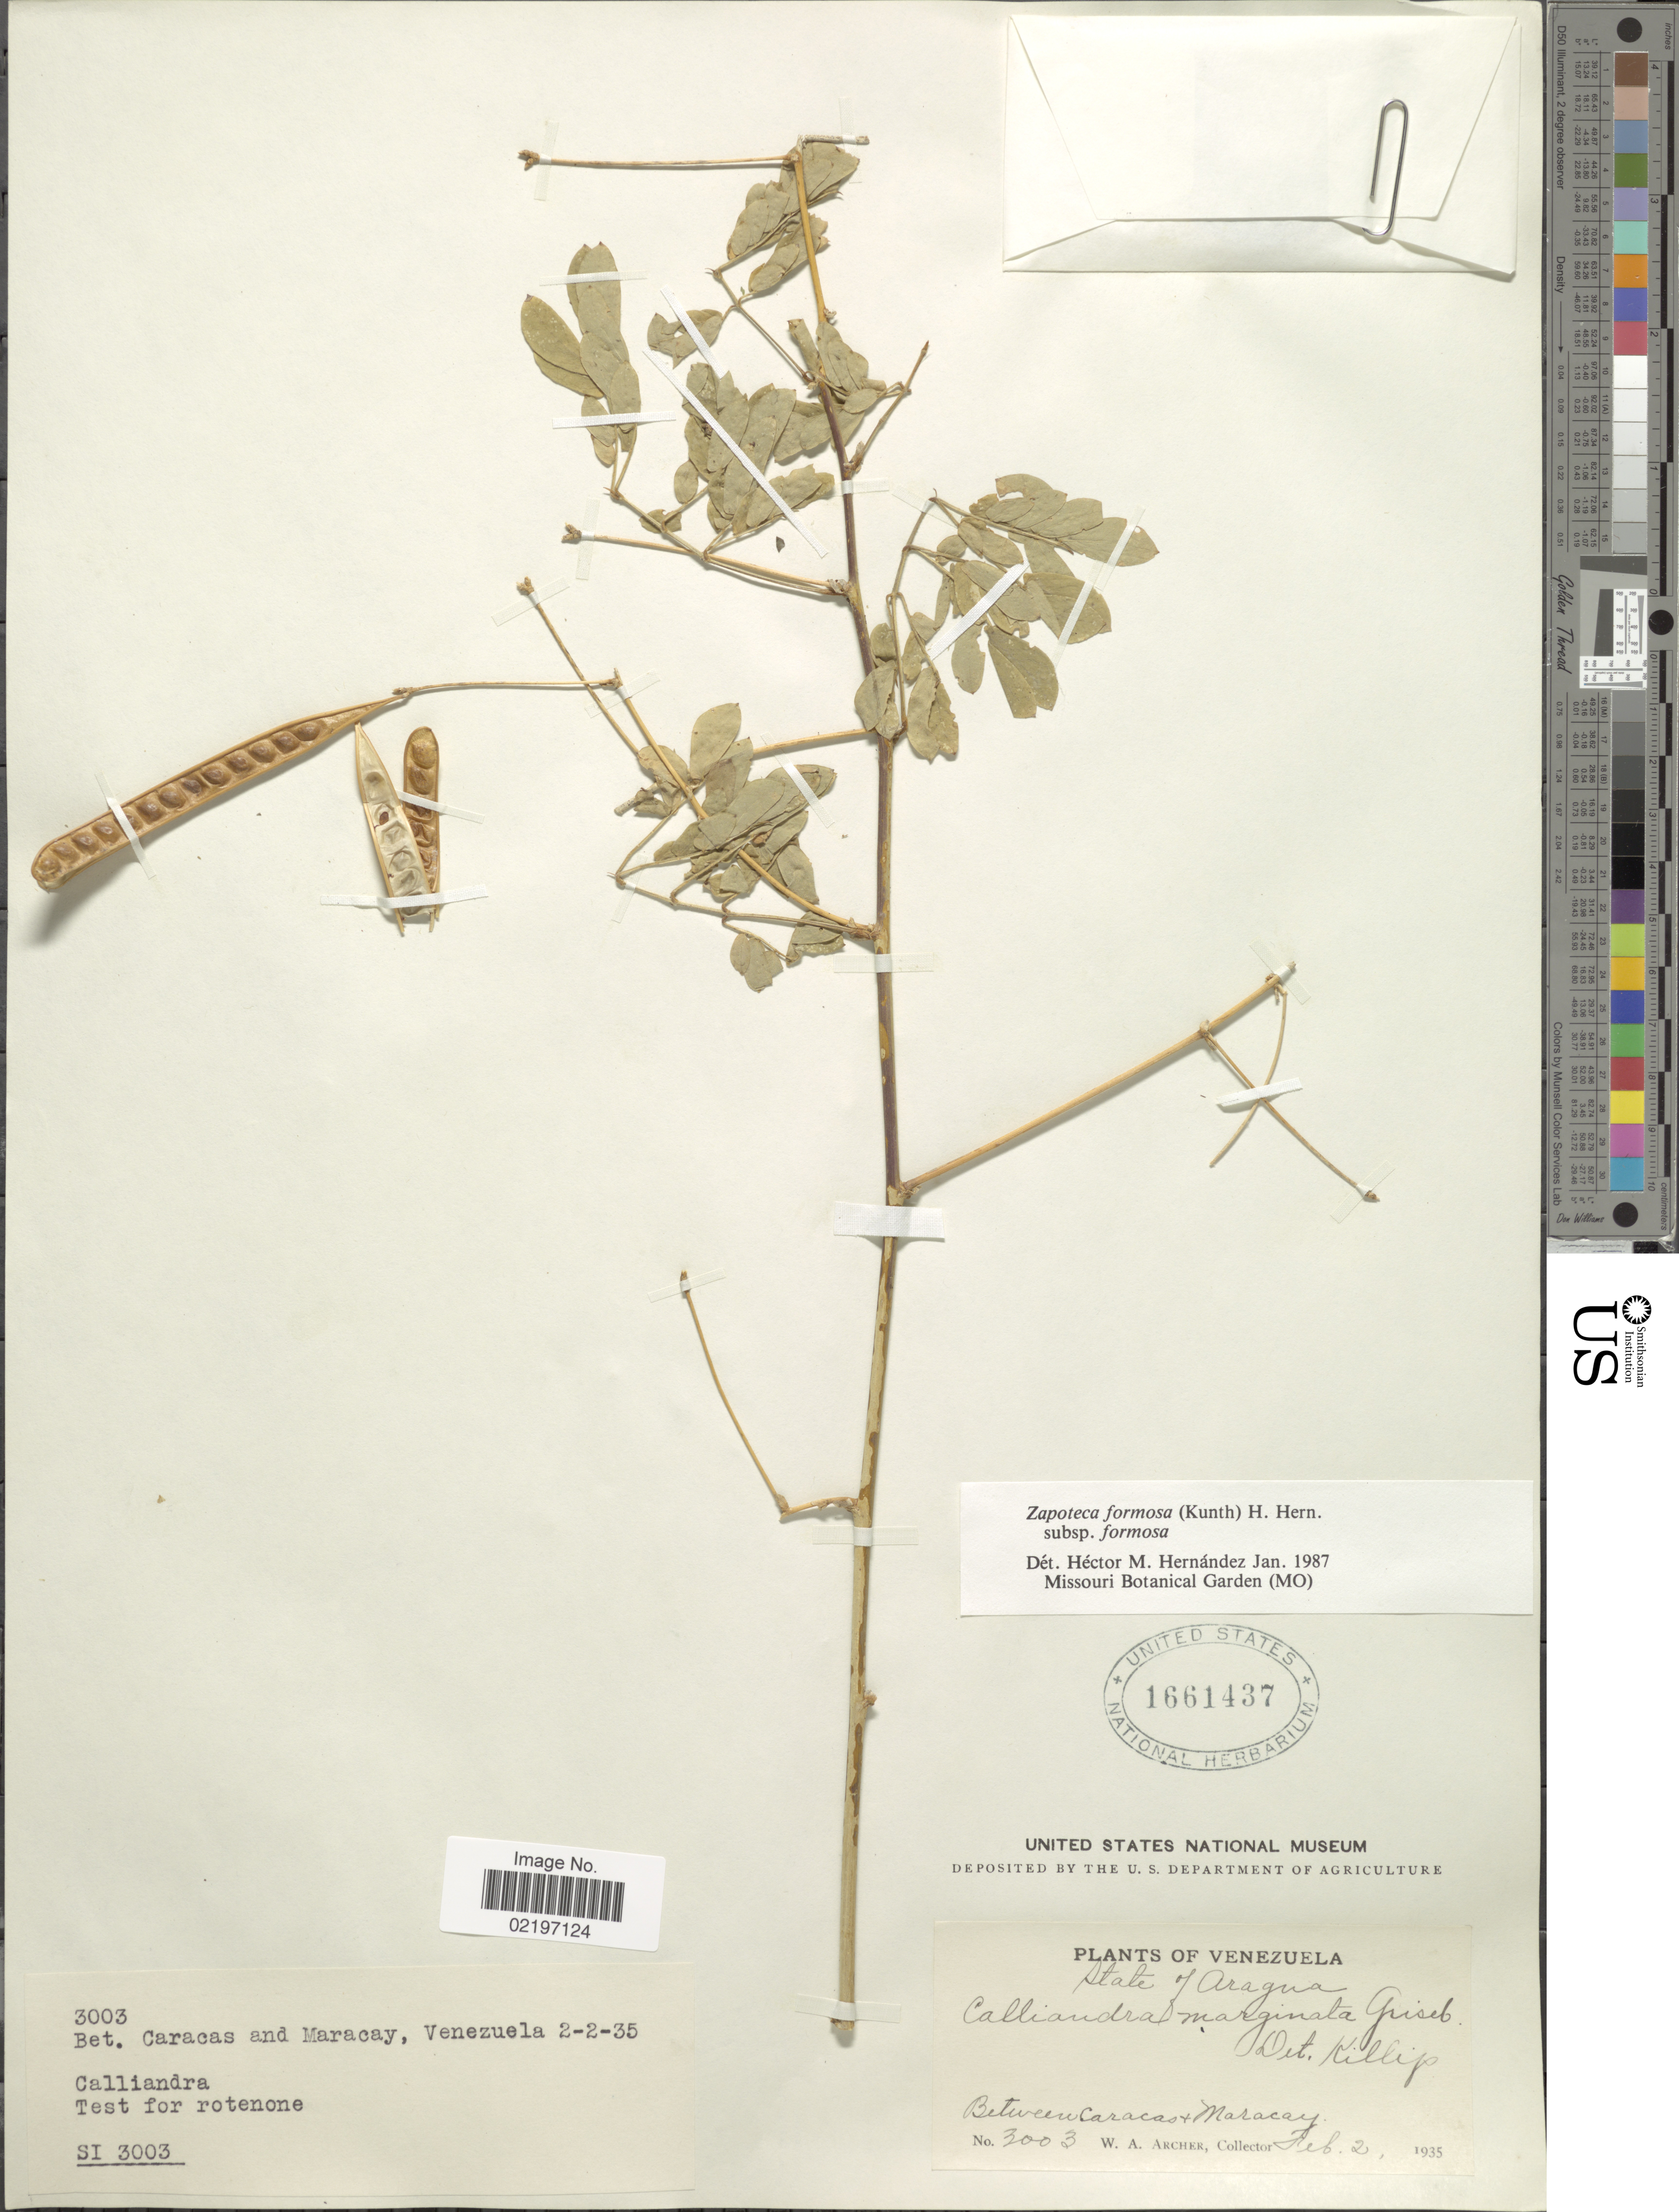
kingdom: Plantae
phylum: Tracheophyta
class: Magnoliopsida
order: Fabales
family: Fabaceae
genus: Zapoteca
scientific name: Zapoteca formosa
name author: (Kunth) H.M. Hern.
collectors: W. A. Archer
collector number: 3003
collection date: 1935-02-02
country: Venezuela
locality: Between Caracas + Maracay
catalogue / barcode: US 1661437